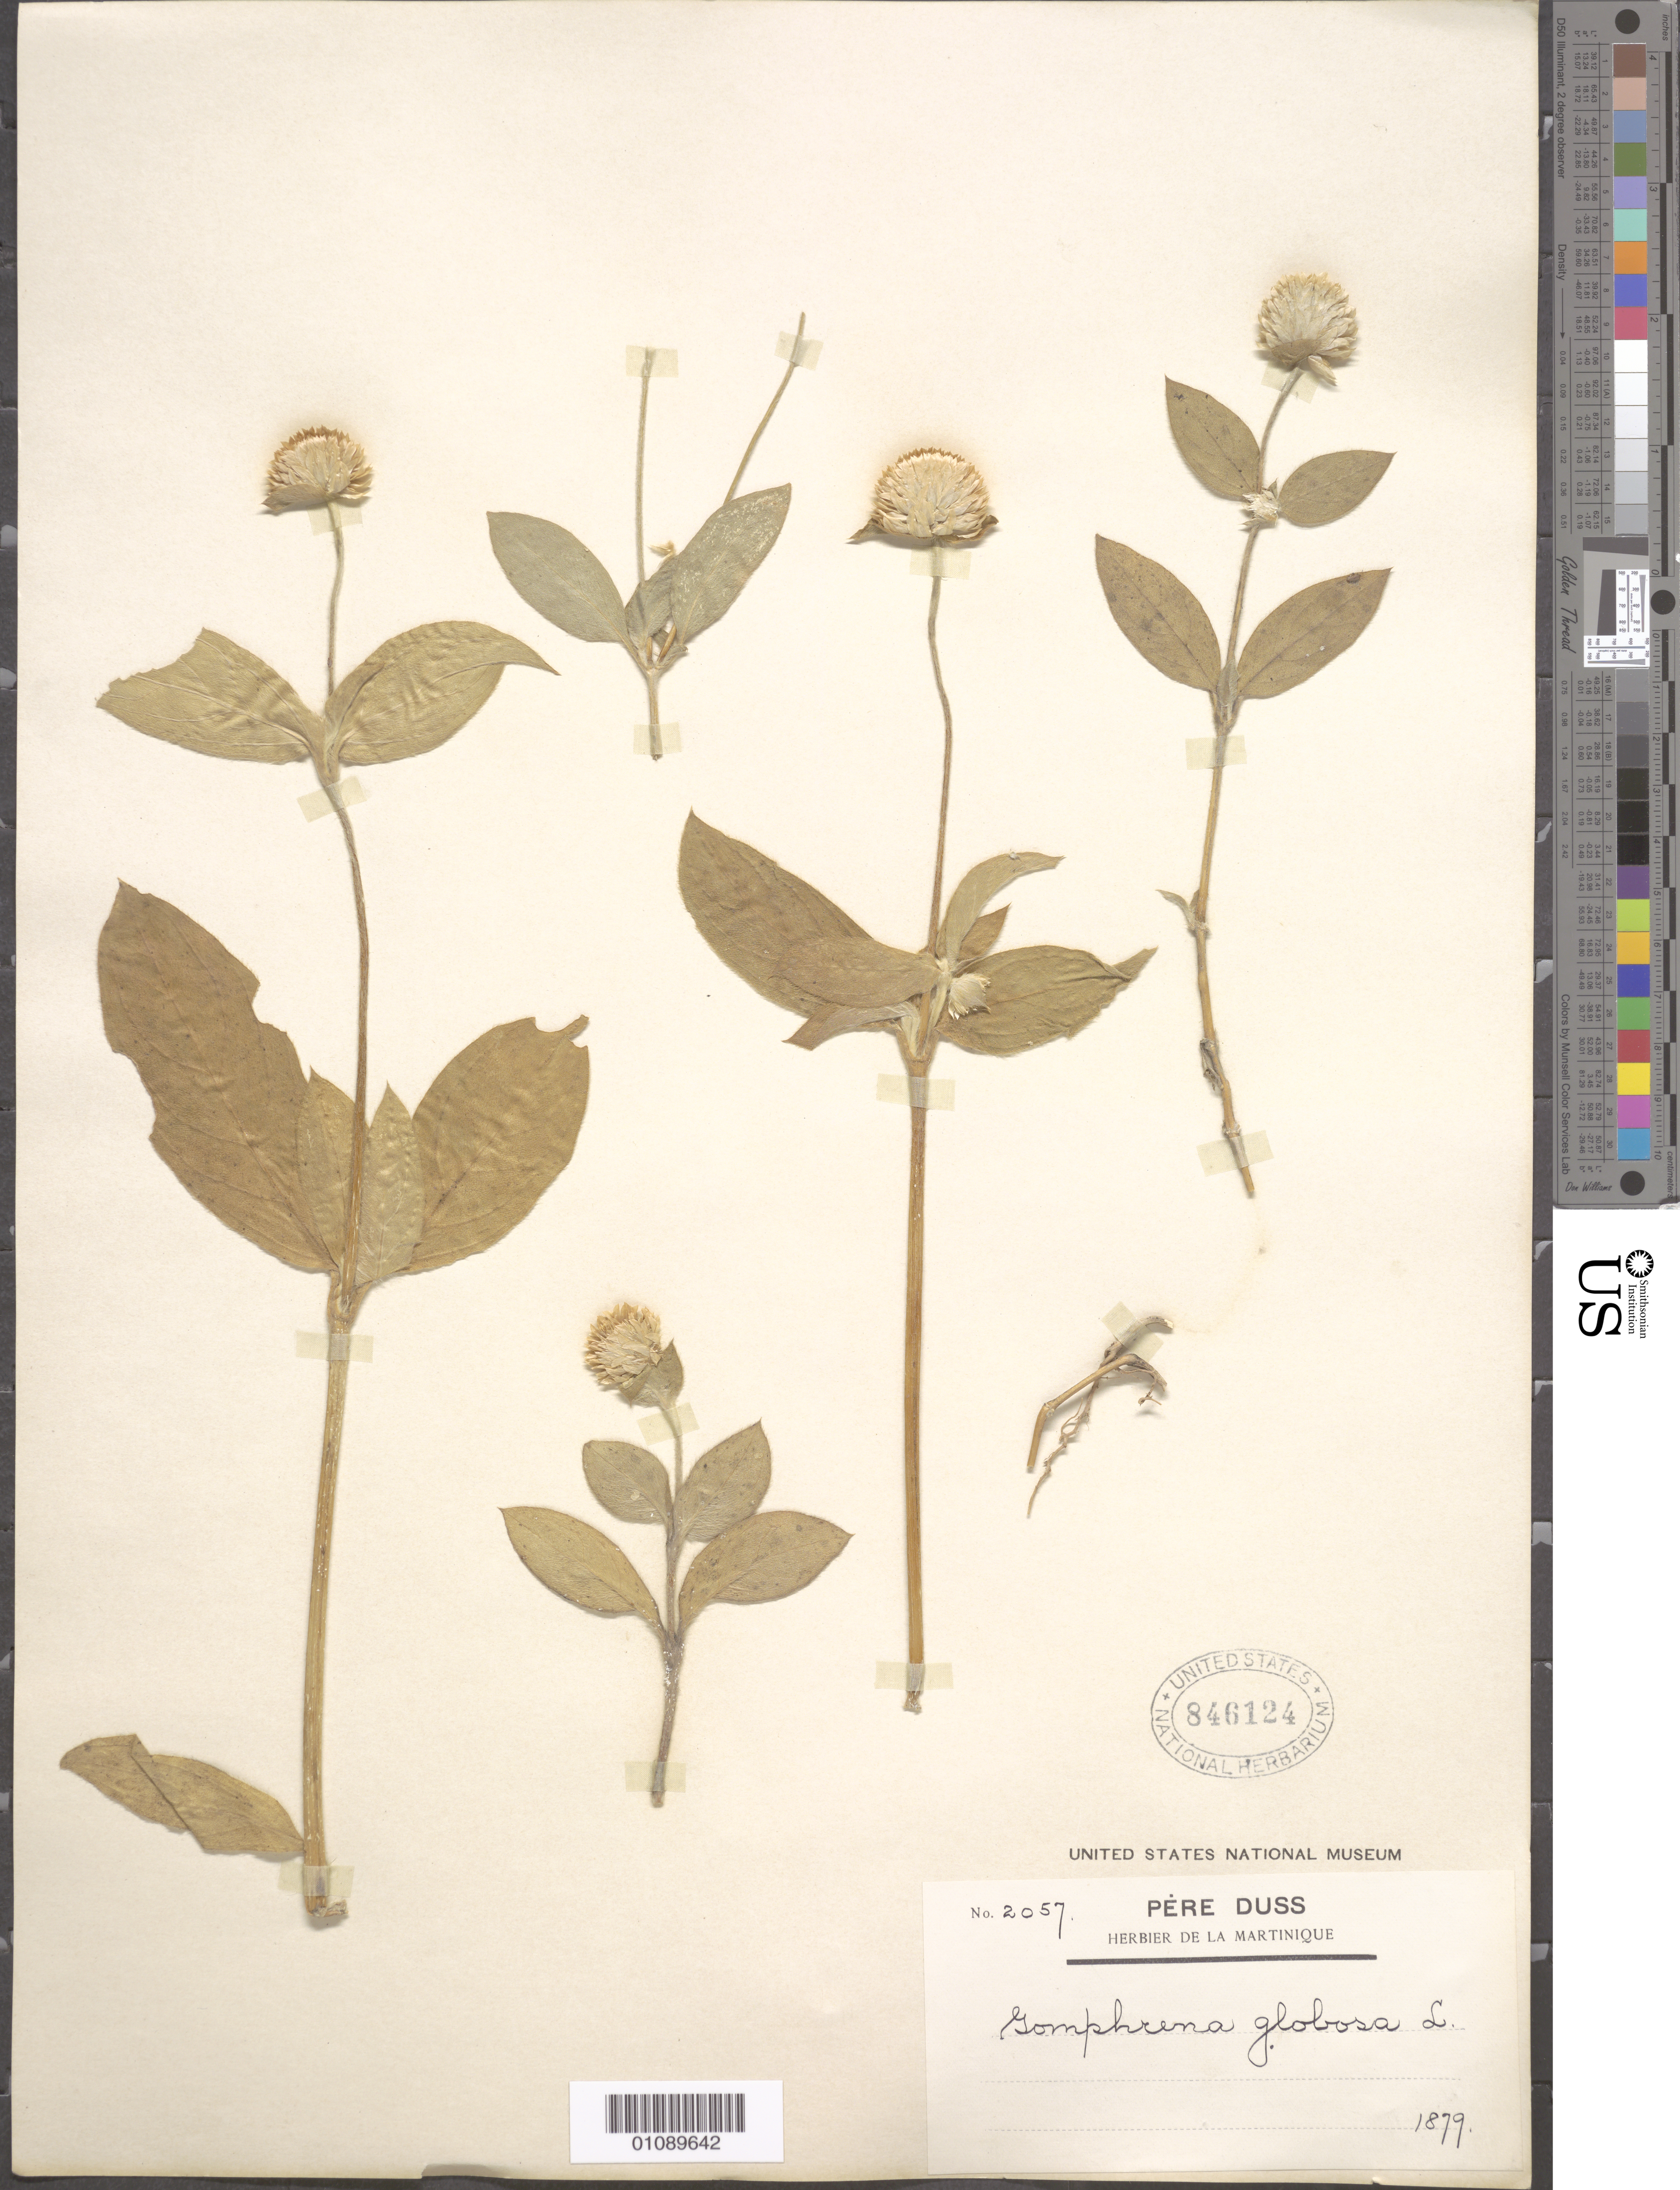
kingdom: Plantae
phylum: Tracheophyta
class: Magnoliopsida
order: Caryophyllales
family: Amaranthaceae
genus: Gomphrena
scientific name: Gomphrena globosa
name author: L.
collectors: Père Duss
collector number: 2057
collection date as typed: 1879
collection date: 1879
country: Martinique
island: Martinique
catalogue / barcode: US 846124